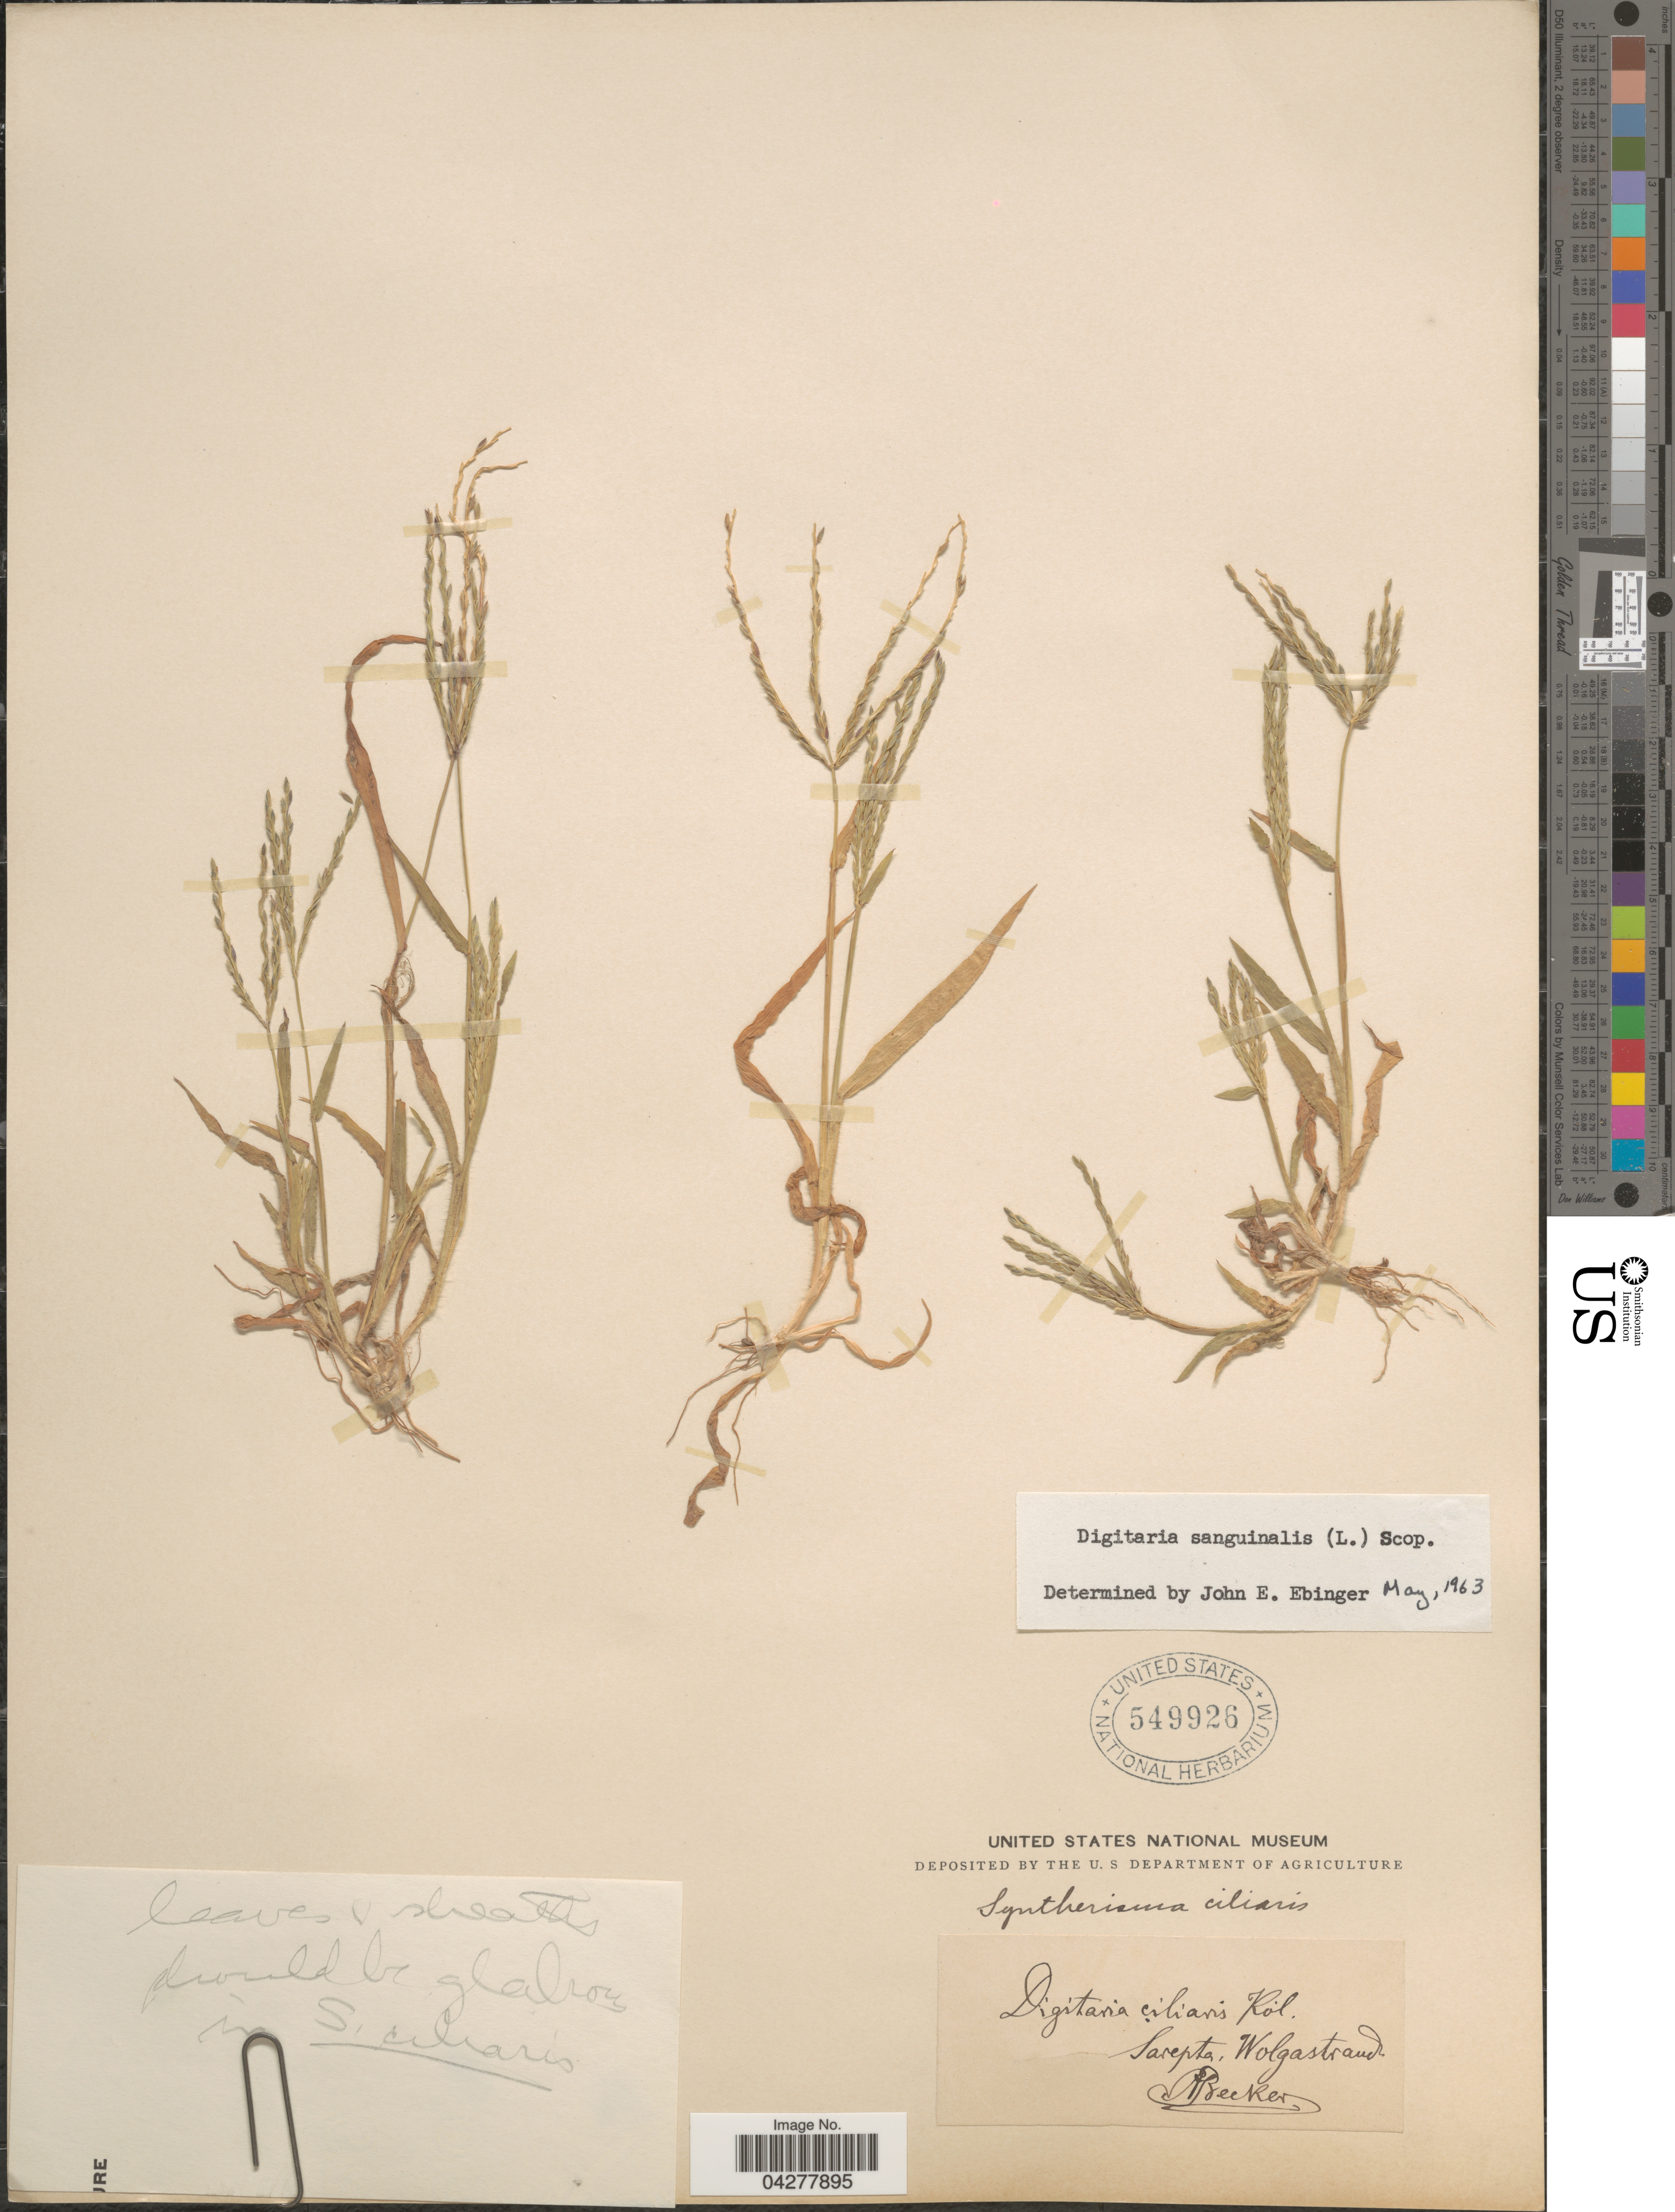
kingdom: Plantae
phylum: Tracheophyta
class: Liliopsida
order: Poales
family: Poaceae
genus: Digitaria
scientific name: Digitaria sanguinalis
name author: (L.) Scop.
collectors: A. Becker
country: Russian Federation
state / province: Volgograd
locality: Sarepta, Wolgastrand.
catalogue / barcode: US 549926